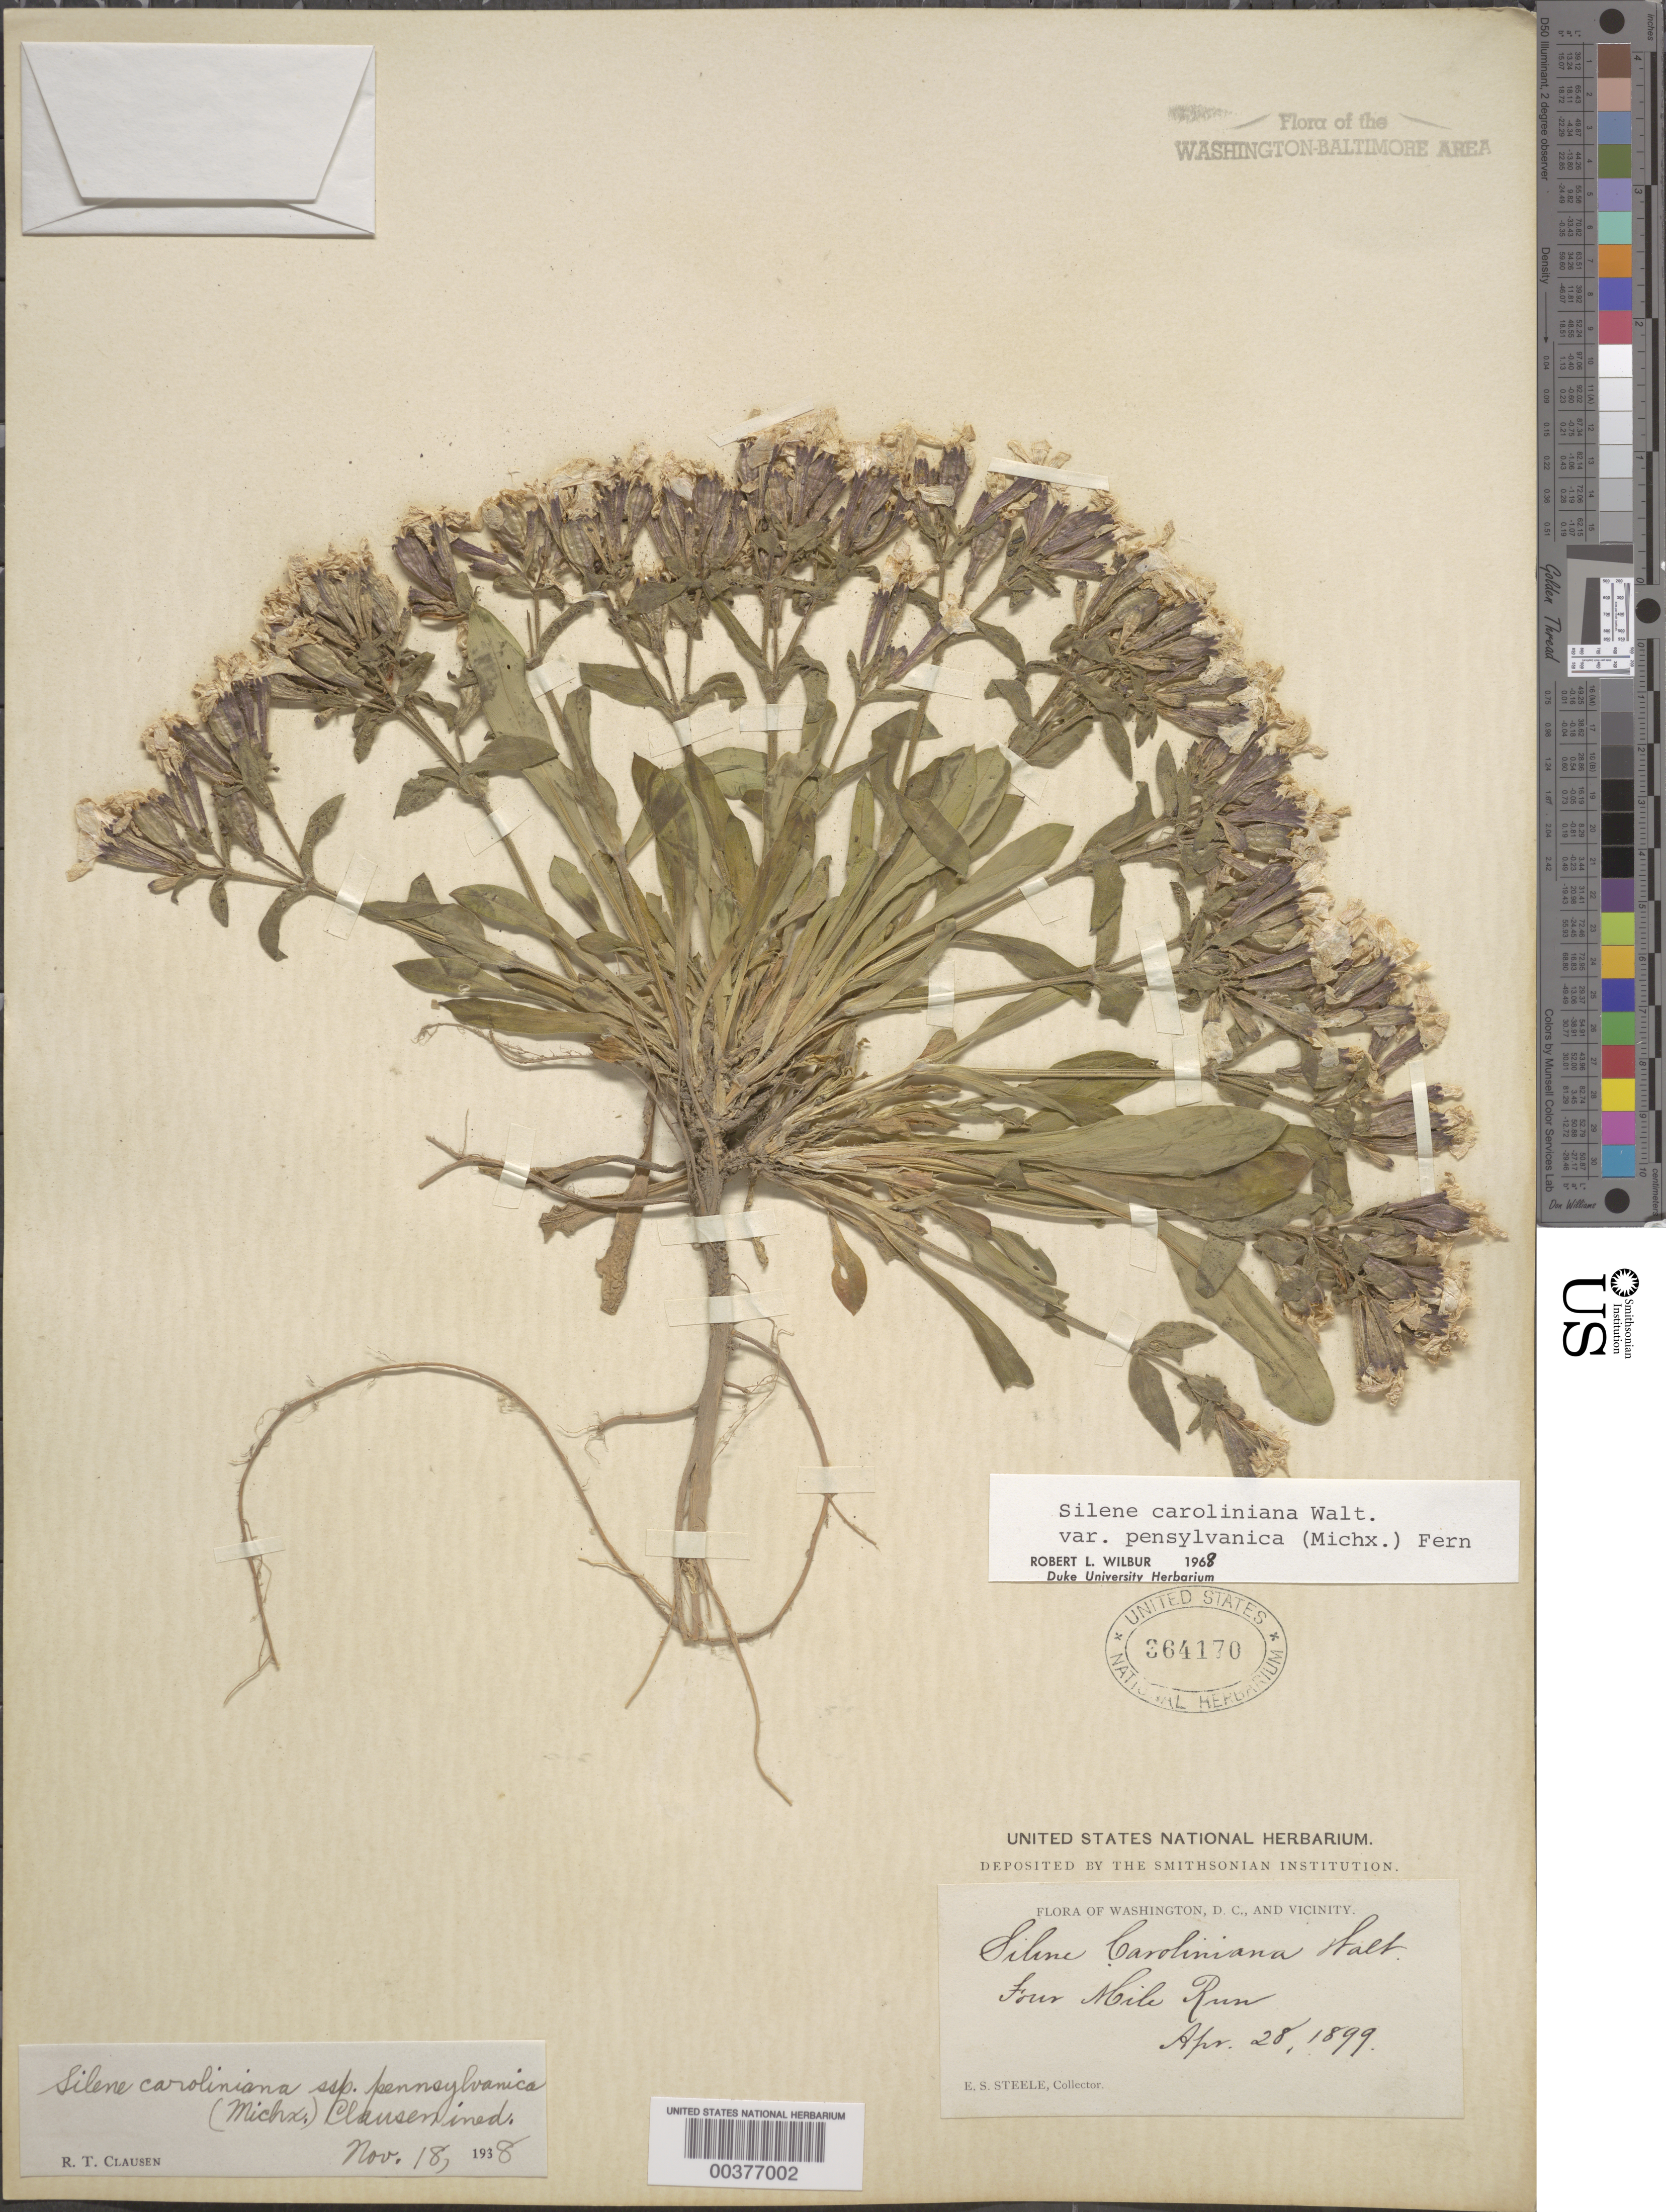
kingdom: Plantae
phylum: Tracheophyta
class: Magnoliopsida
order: Caryophyllales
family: Caryophyllaceae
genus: Silene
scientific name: Silene caroliniana var. pensylvanica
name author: (Michx.) Fernald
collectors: E. Steele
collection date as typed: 28 Apr 1899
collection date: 1899-04-28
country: United States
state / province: Virginia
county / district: Arlington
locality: Four Mile Run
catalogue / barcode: US 364170